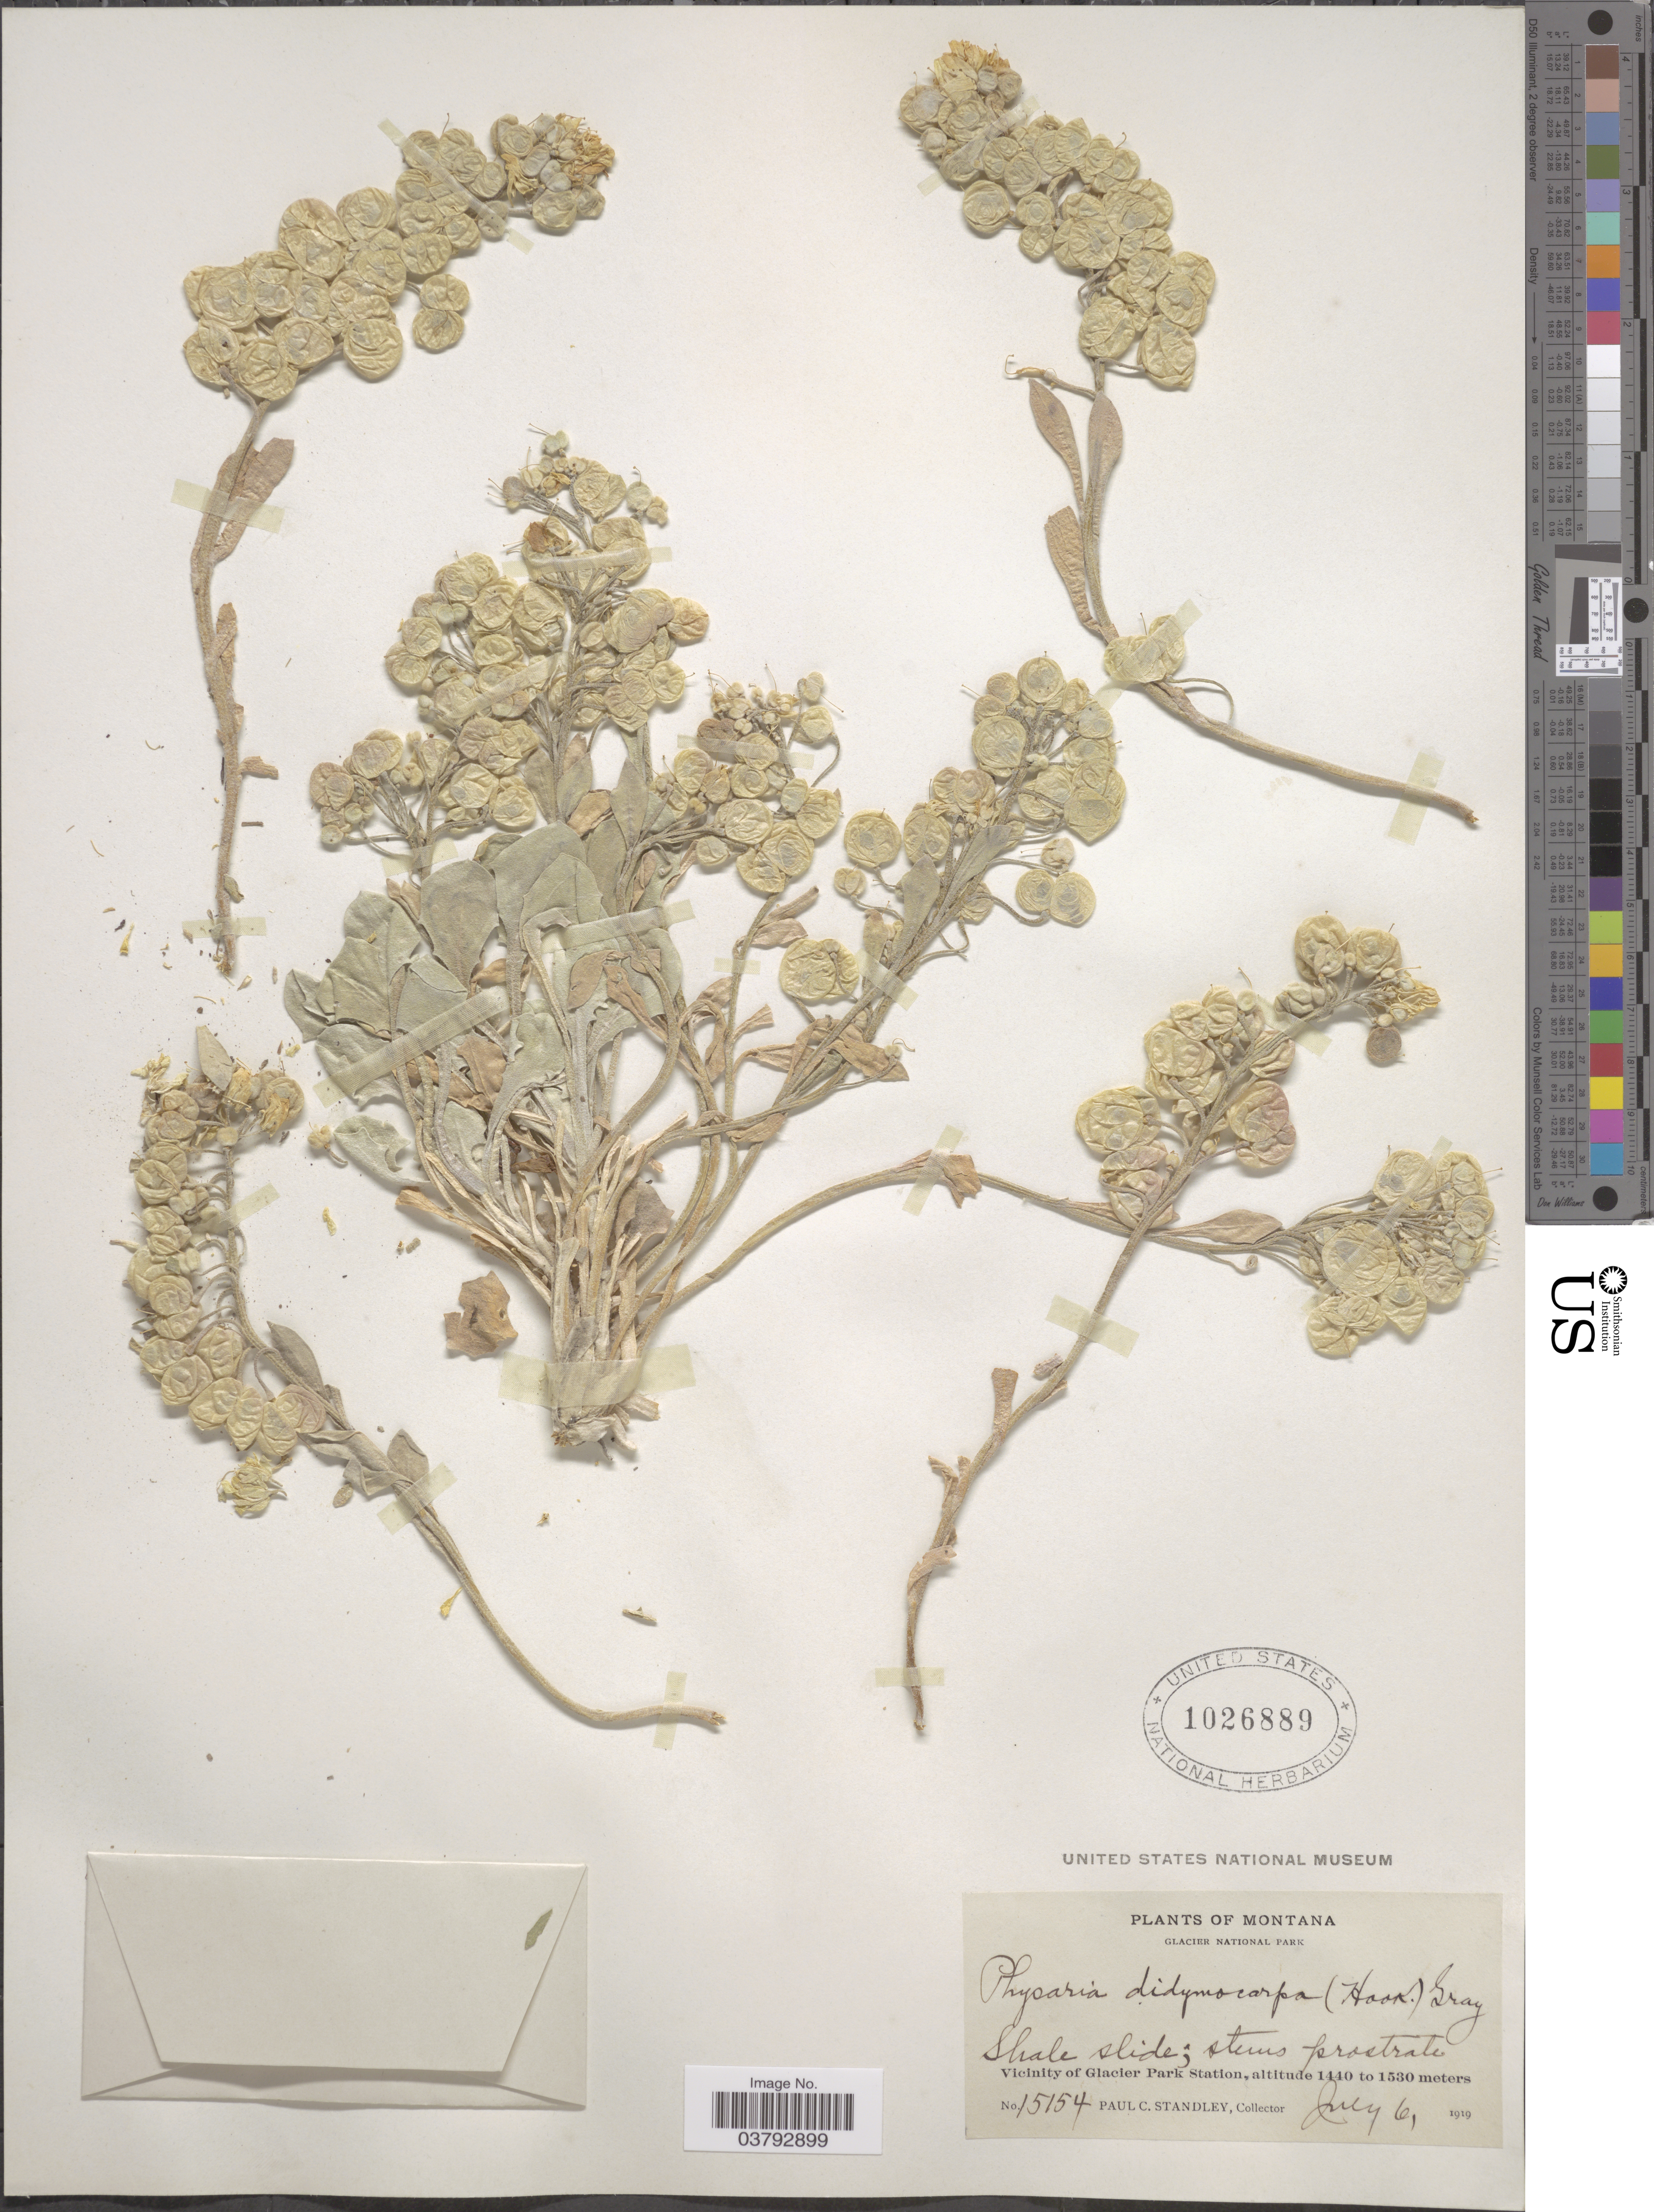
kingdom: Plantae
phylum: Tracheophyta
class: Magnoliopsida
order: Brassicales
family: Brassicaceae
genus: Physaria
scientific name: Physaria didymocarpa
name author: (Hook.) A. Gray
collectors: P. C. Standley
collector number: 15154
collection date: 1919-07-06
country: United States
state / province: Montana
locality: Glacier National Park. Vicinity of Glacier Park Station.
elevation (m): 1440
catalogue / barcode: US 1026889